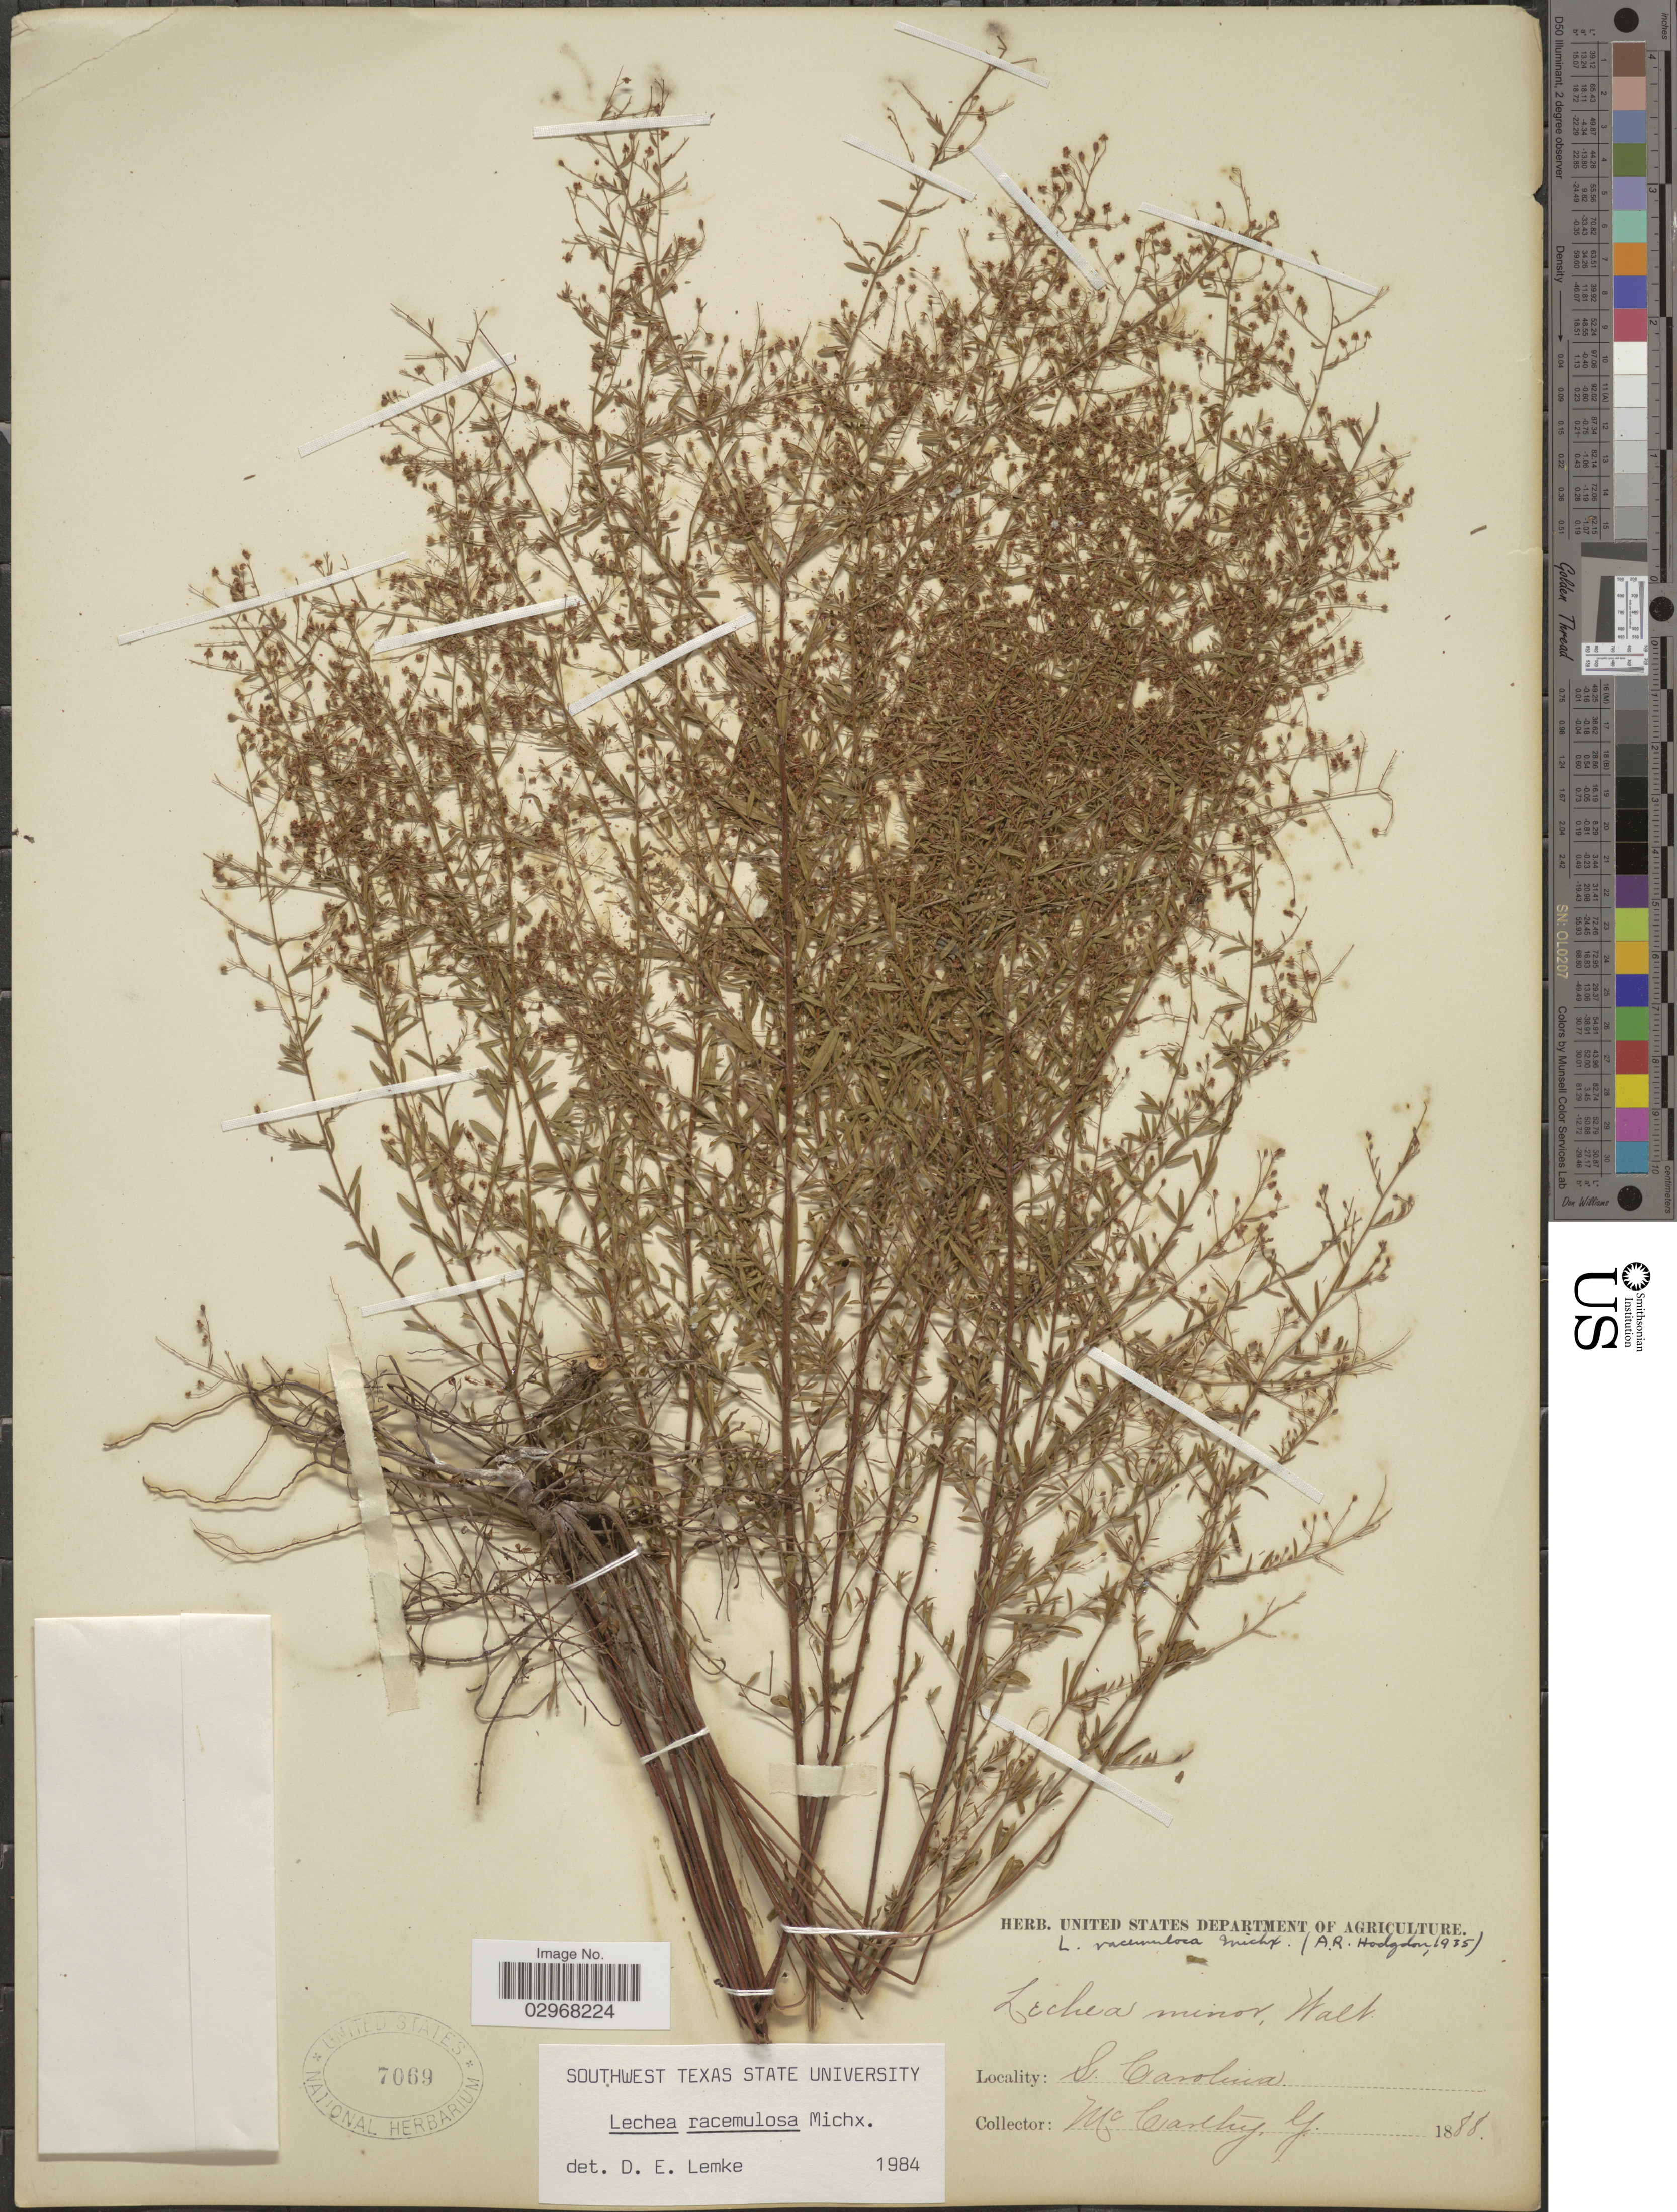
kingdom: Plantae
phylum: Tracheophyta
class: Magnoliopsida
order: Malvales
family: Cistaceae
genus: Lechea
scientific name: Lechea racemulosa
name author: Michx.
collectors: G. McCarthy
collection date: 1888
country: United States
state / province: South Carolina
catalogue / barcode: US 7069